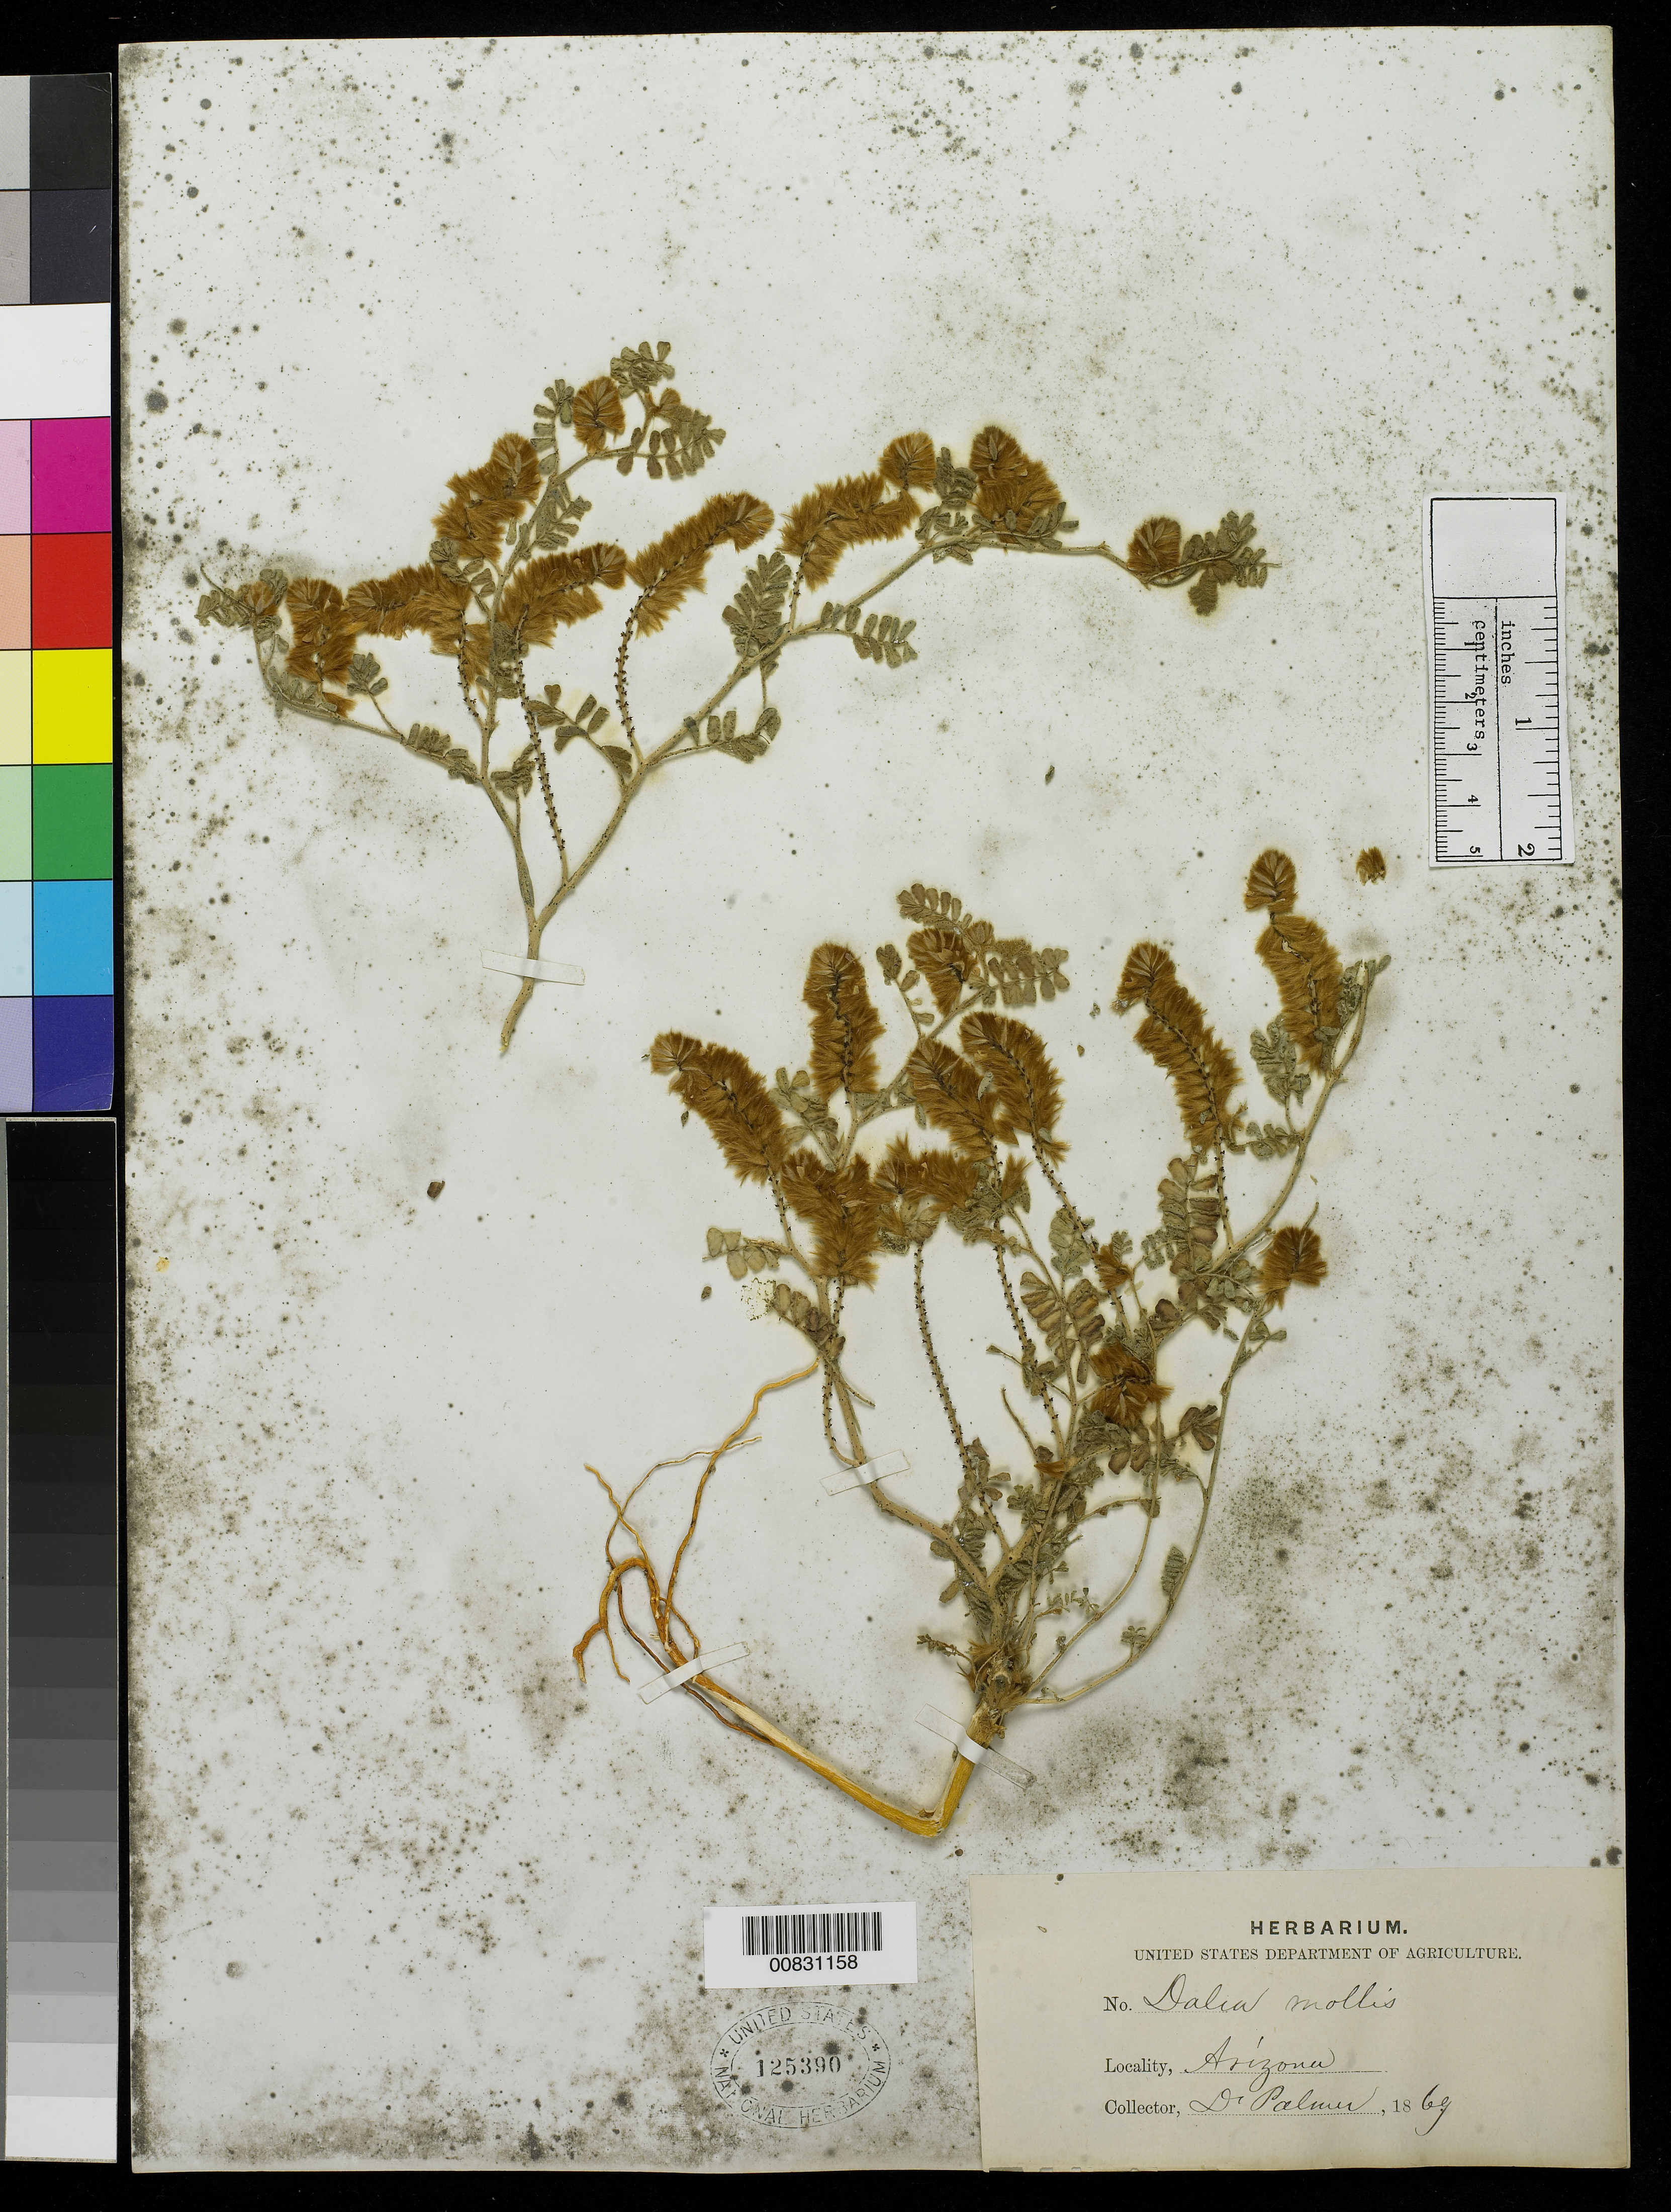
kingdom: Plantae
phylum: Tracheophyta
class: Magnoliopsida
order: Fabales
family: Fabaceae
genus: Dalea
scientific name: Dalea mollis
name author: Benth.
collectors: E. Palmer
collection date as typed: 1869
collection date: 1869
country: United States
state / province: Arizona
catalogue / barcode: US 125390